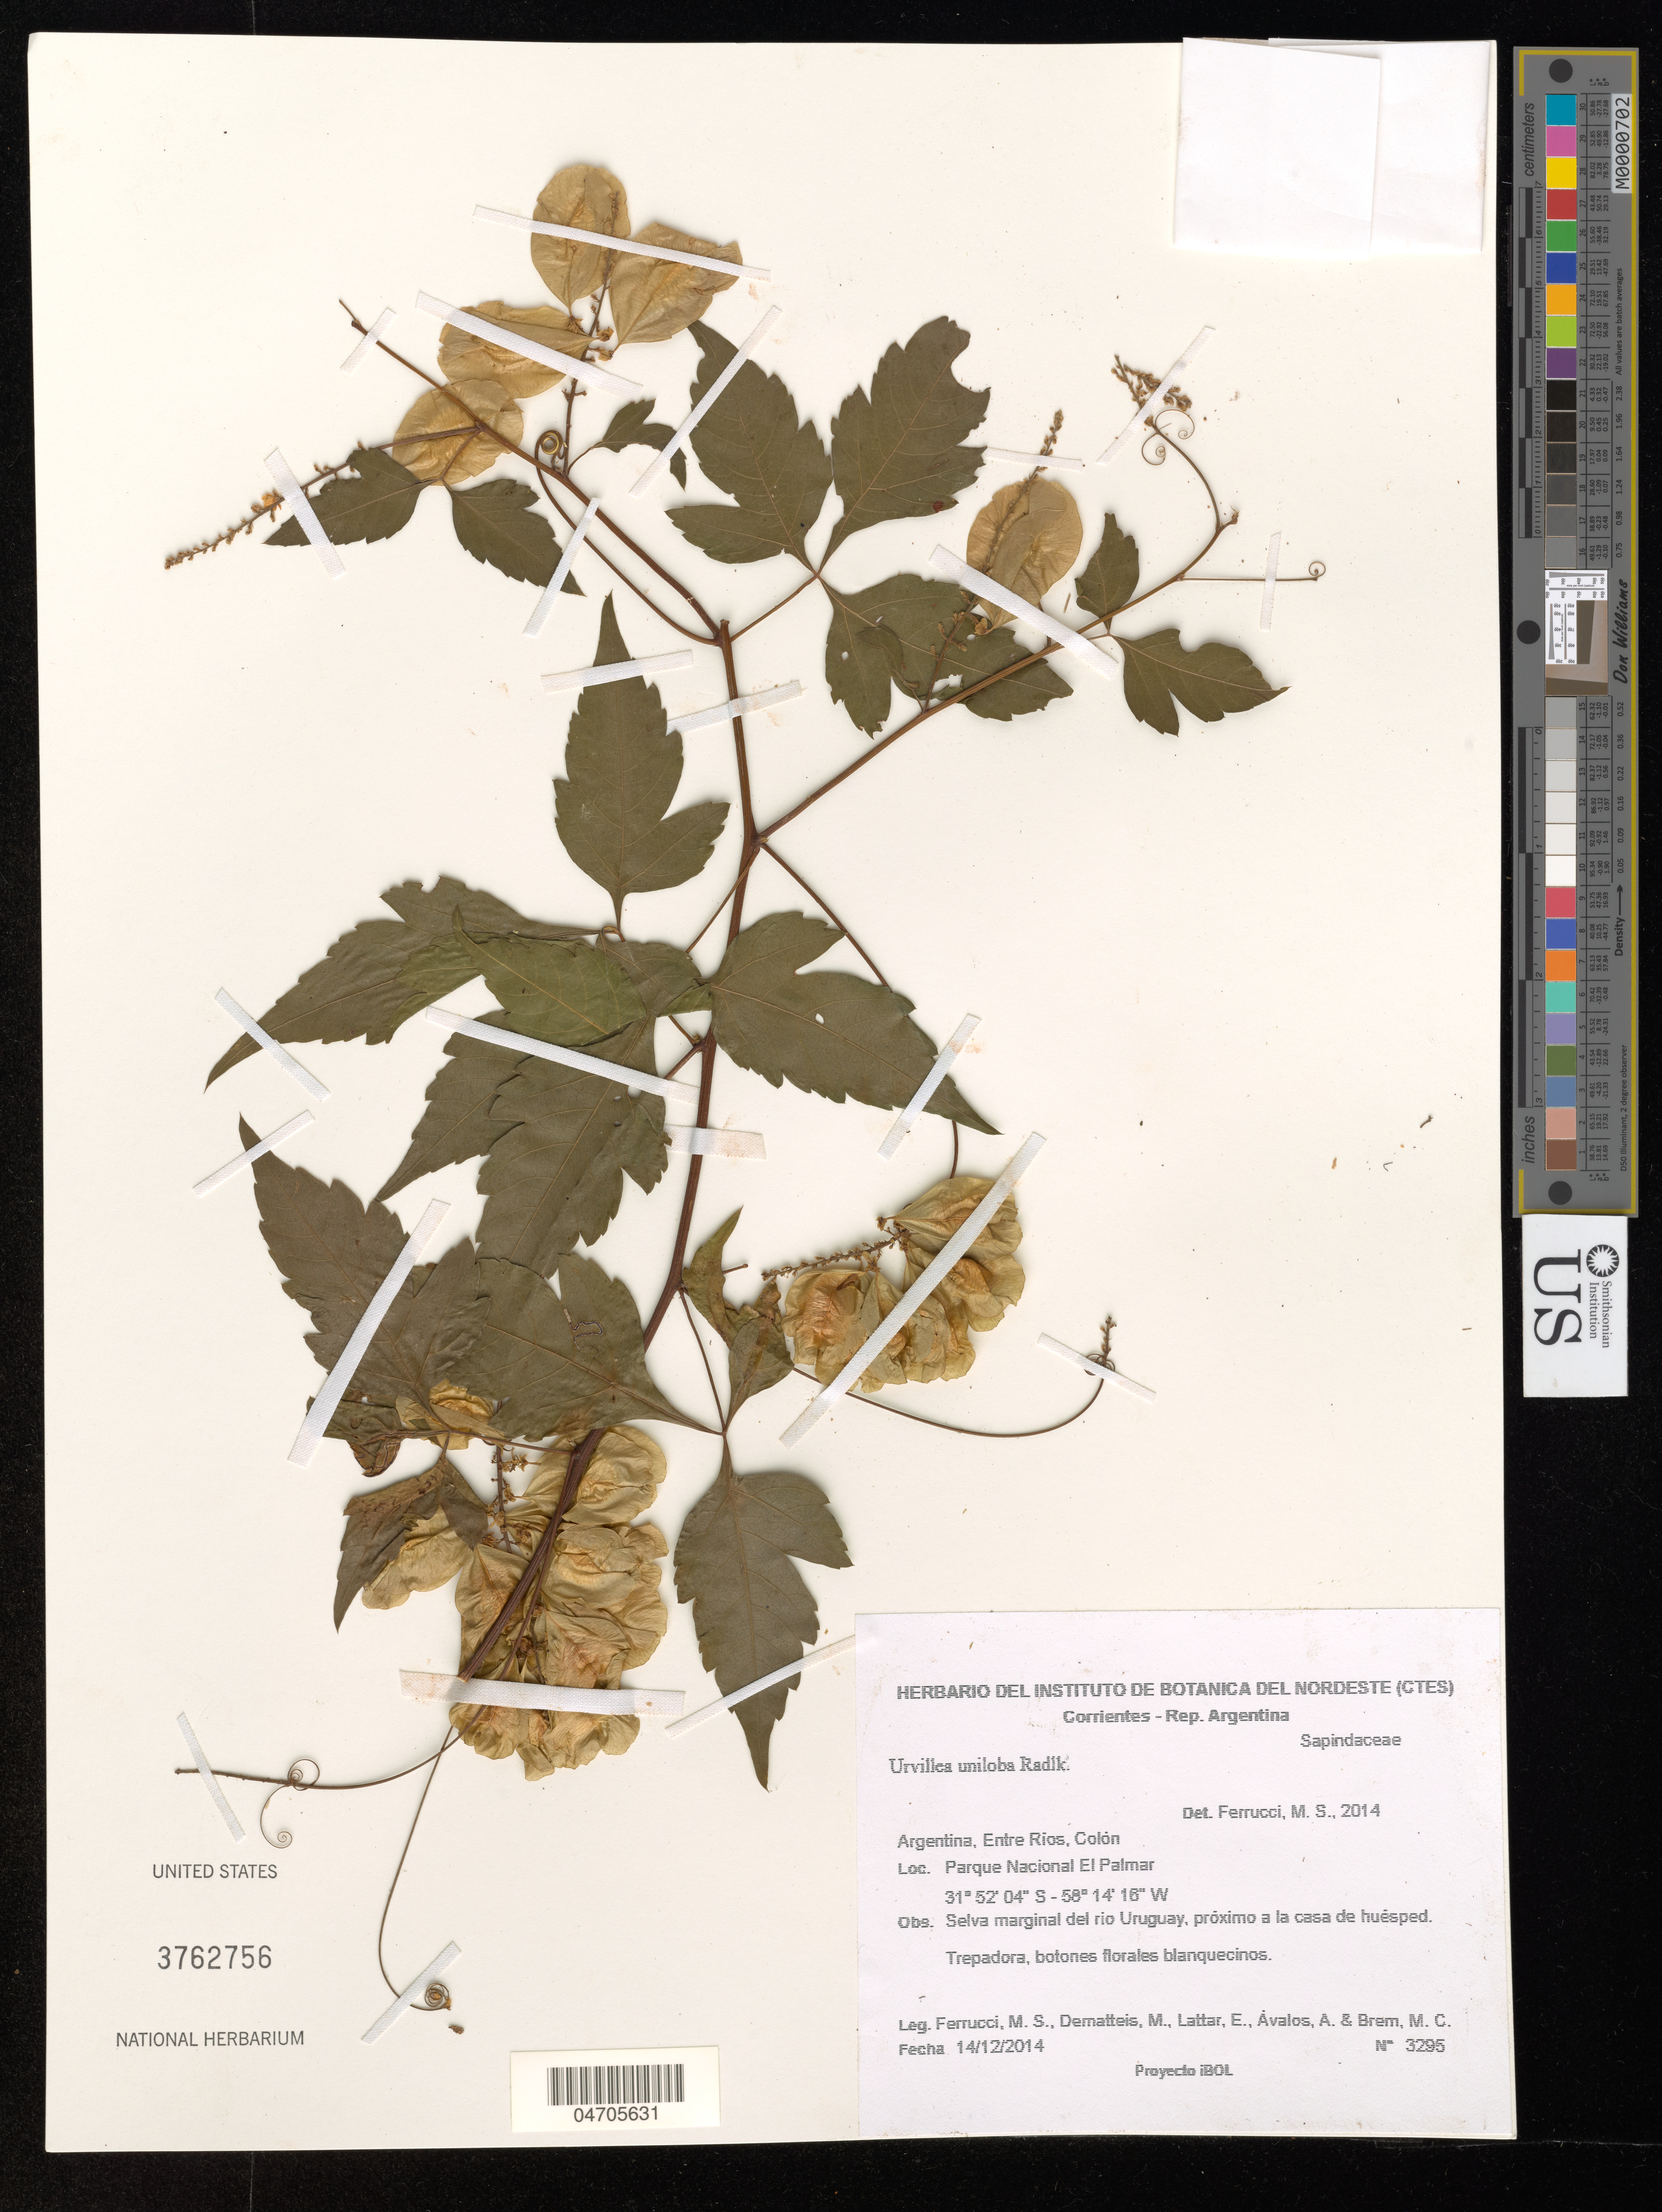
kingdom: Plantae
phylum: Tracheophyta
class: Magnoliopsida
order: Sapindales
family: Sapindaceae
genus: Urvillea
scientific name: Urvillea uniloba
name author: Radlk.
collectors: M. S. Ferrucci, M. Dematteis, E. Lattar & A. Avalos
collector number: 3295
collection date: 2014-12-14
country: Argentina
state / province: Entre Rios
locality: Colón. Parque Nacional El Palmar. Selva marginal del rio Uruguay, próximo a la casa de huésped.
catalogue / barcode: US 3762756